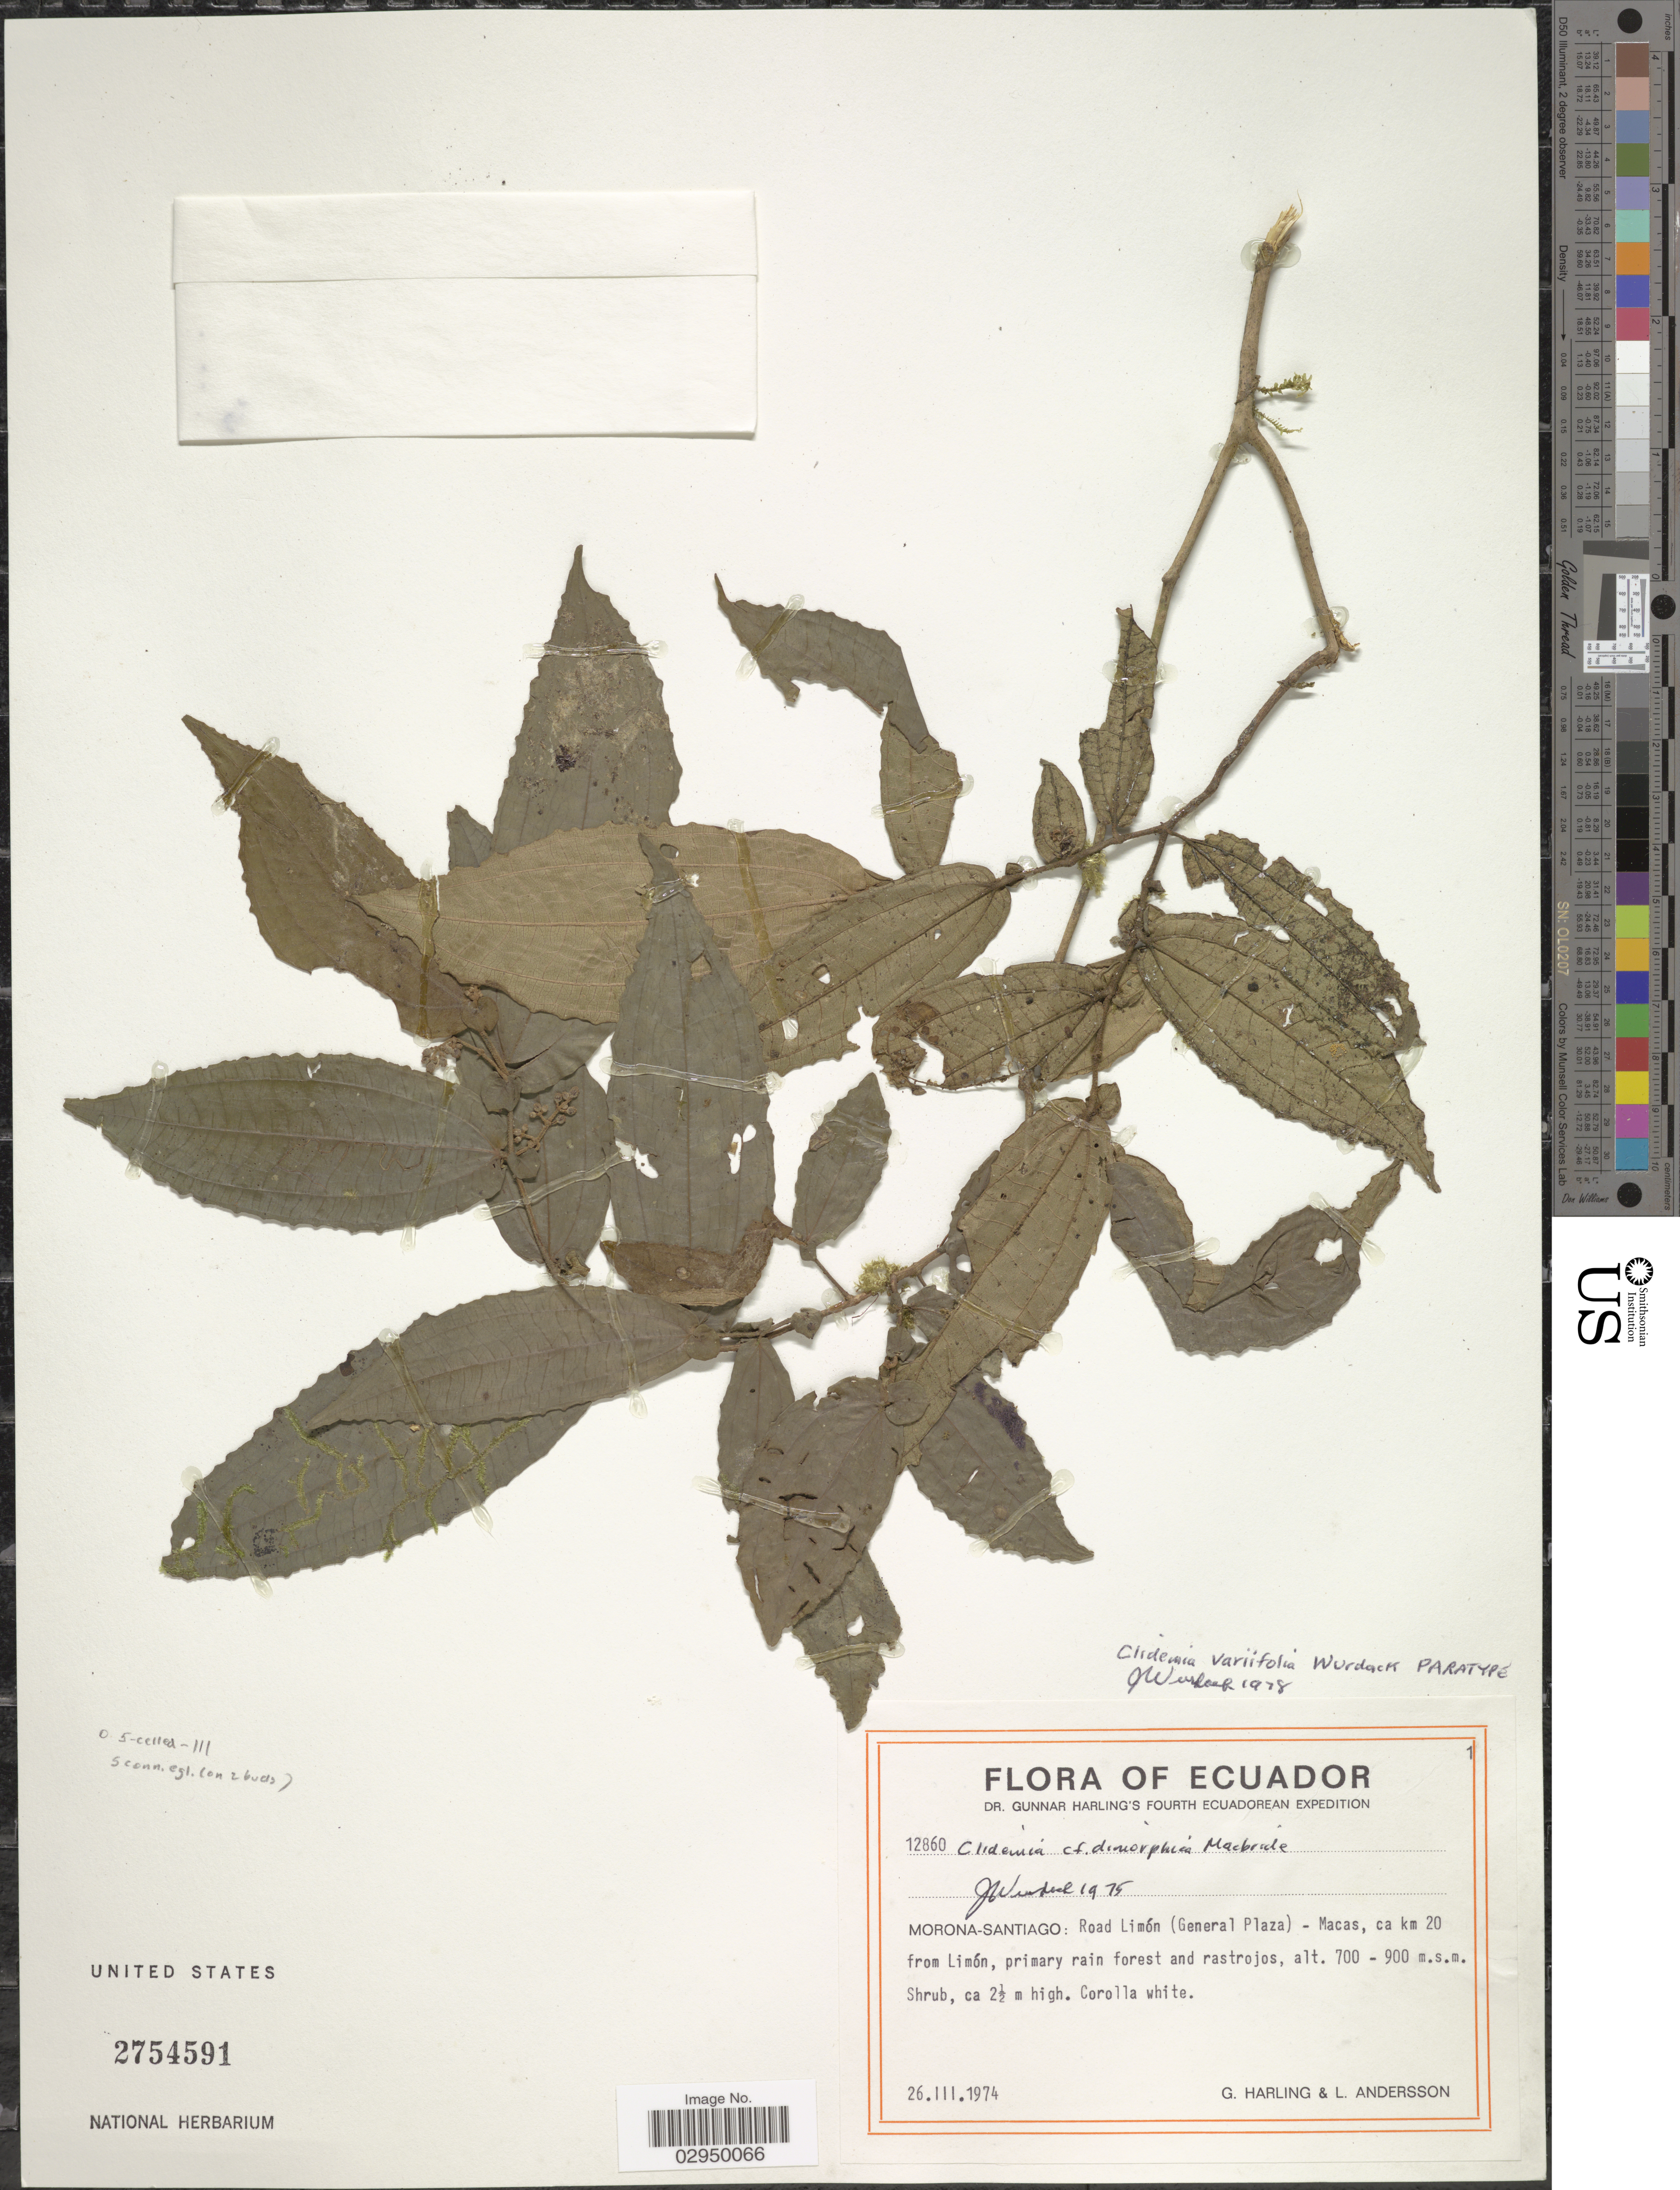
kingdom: Plantae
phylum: Tracheophyta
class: Magnoliopsida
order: Myrtales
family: Melastomataceae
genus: Clidemia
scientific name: Clidemia variifolia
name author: Wurdack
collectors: G. Harling & L. Andersson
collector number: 12860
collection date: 1974-03-26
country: Ecuador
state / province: Morona-Santiago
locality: Road Limón (General Plaza) - Macas, ca km 20 from Limón, primary rain forest and rastrojos.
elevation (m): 700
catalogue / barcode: US 2754591